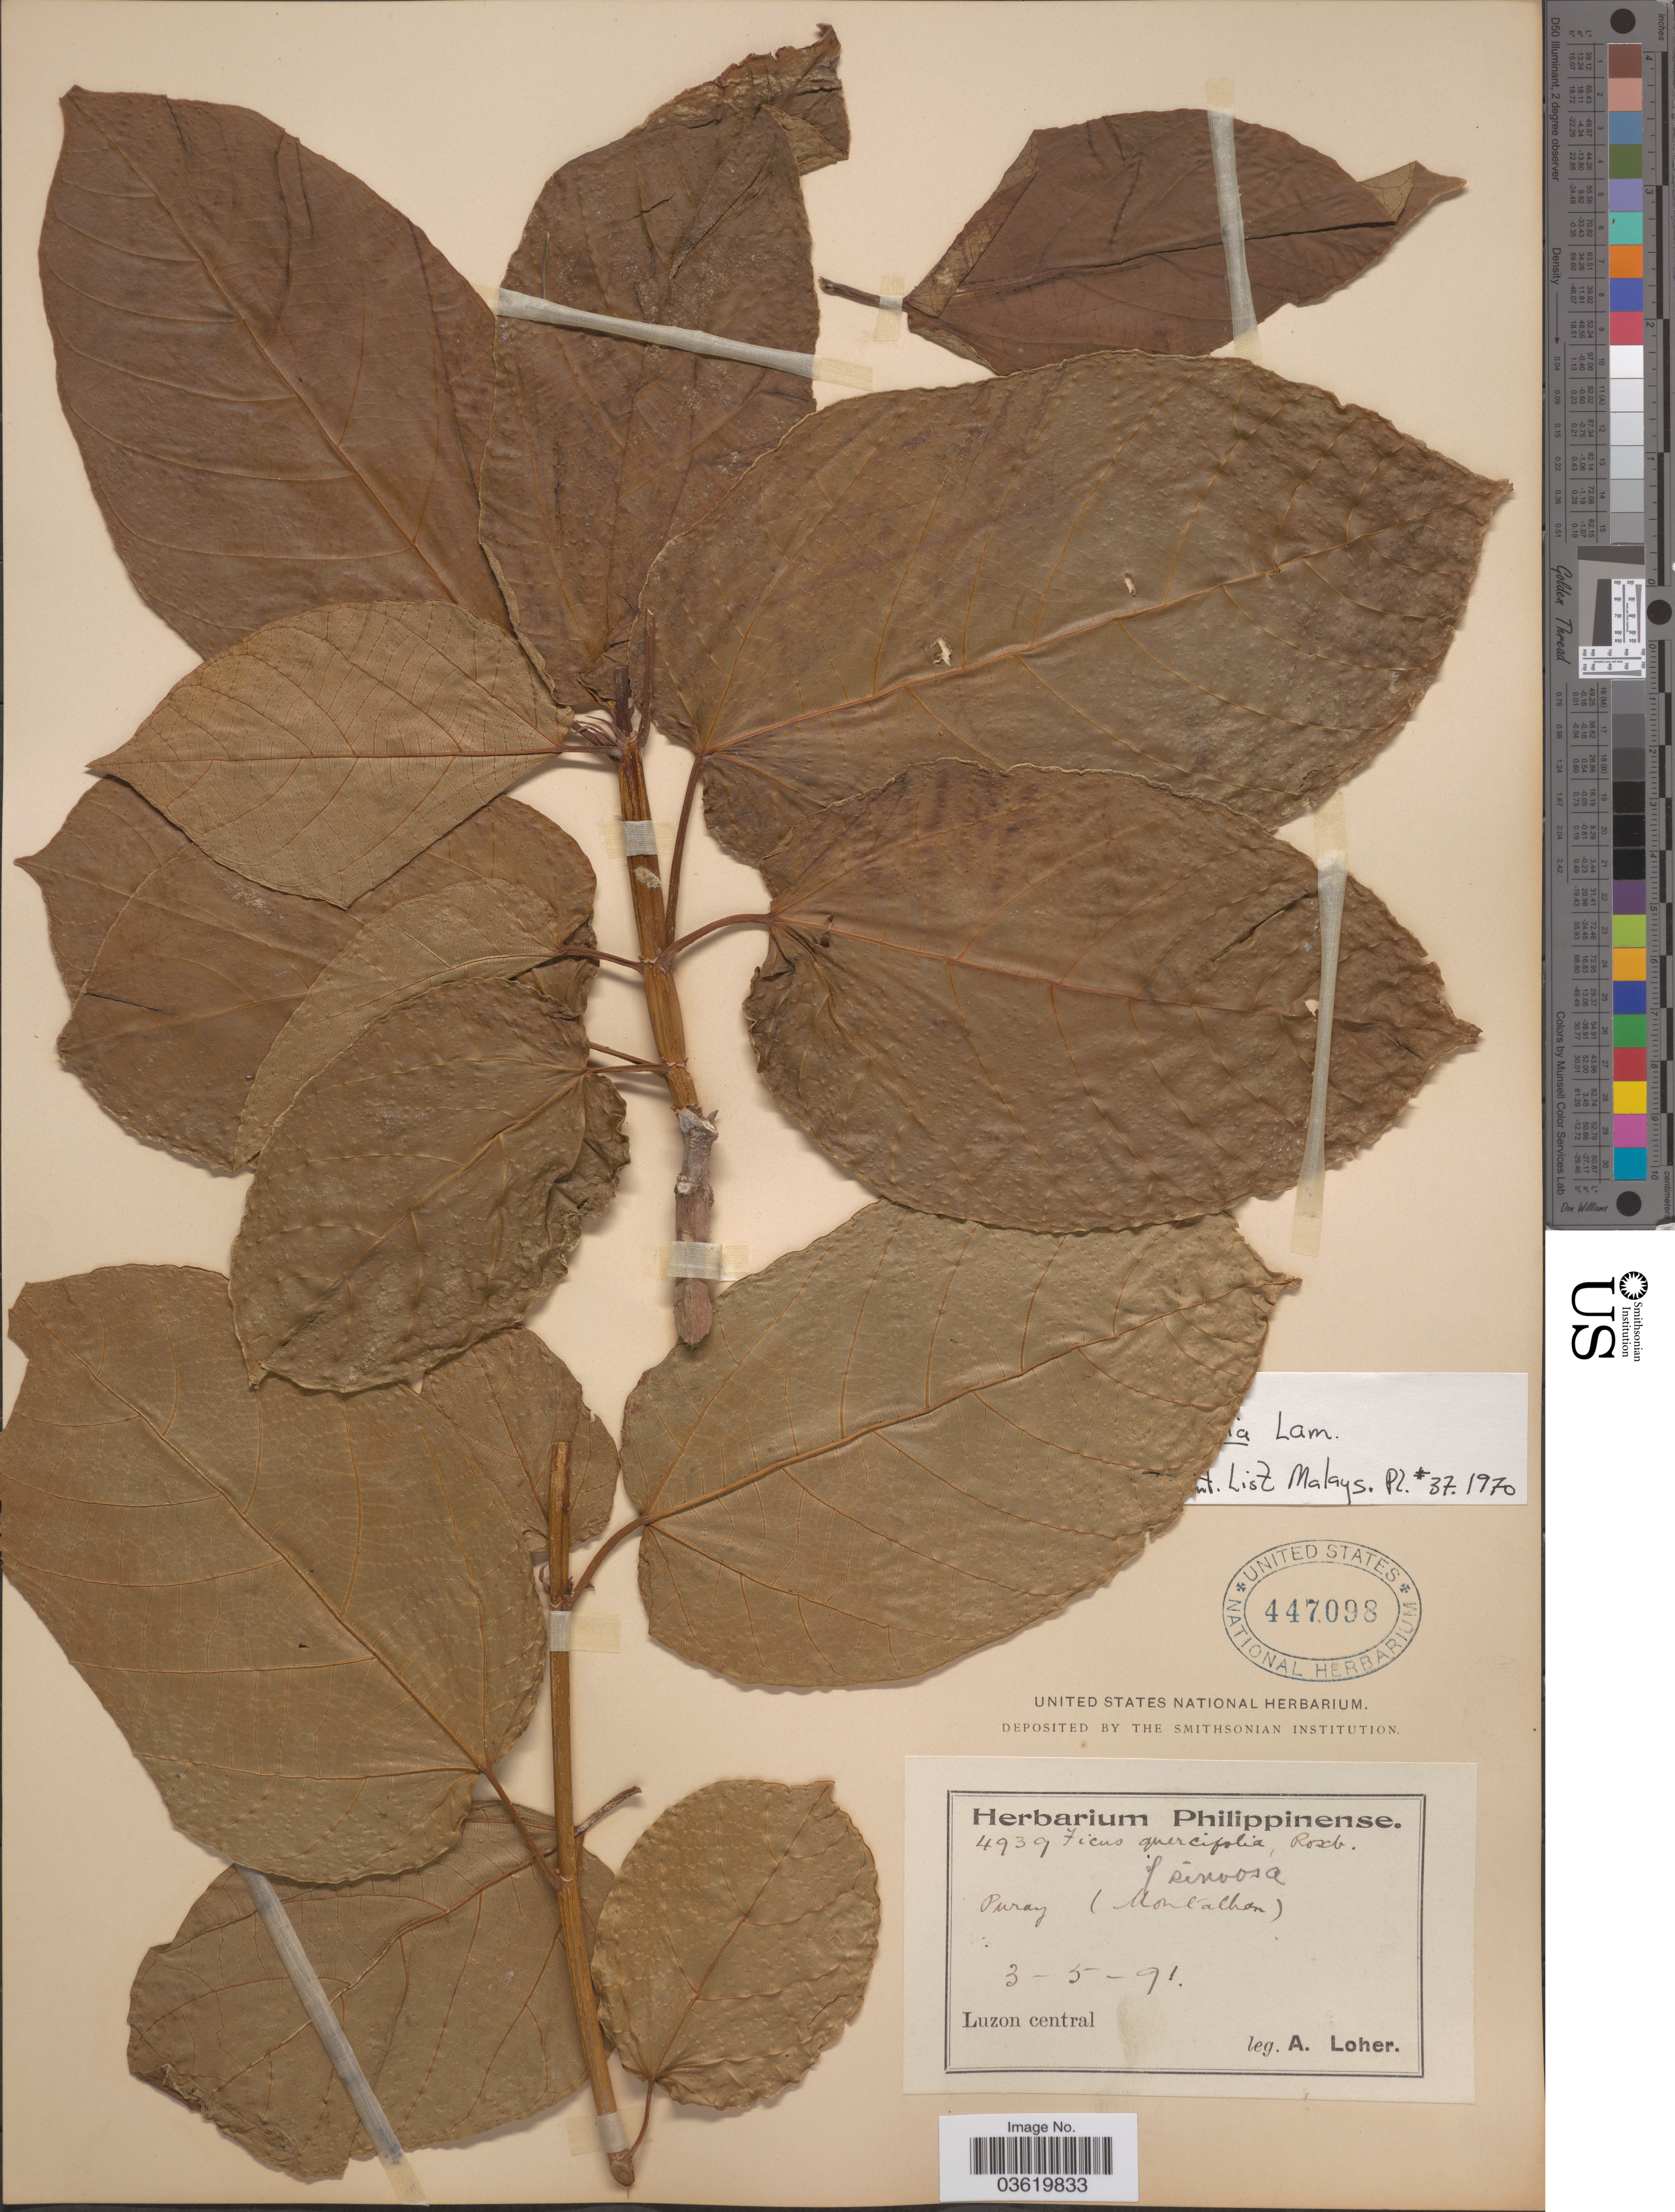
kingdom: Plantae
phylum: Tracheophyta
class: Magnoliopsida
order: Rosales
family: Moraceae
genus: Ficus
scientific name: Ficus ulmifolia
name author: Lam.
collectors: A. Loher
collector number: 4939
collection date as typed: Transcribed d/m/y: 3/5/91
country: Philippines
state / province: Central Luzon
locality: Puray (Montalban).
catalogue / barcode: US 447098